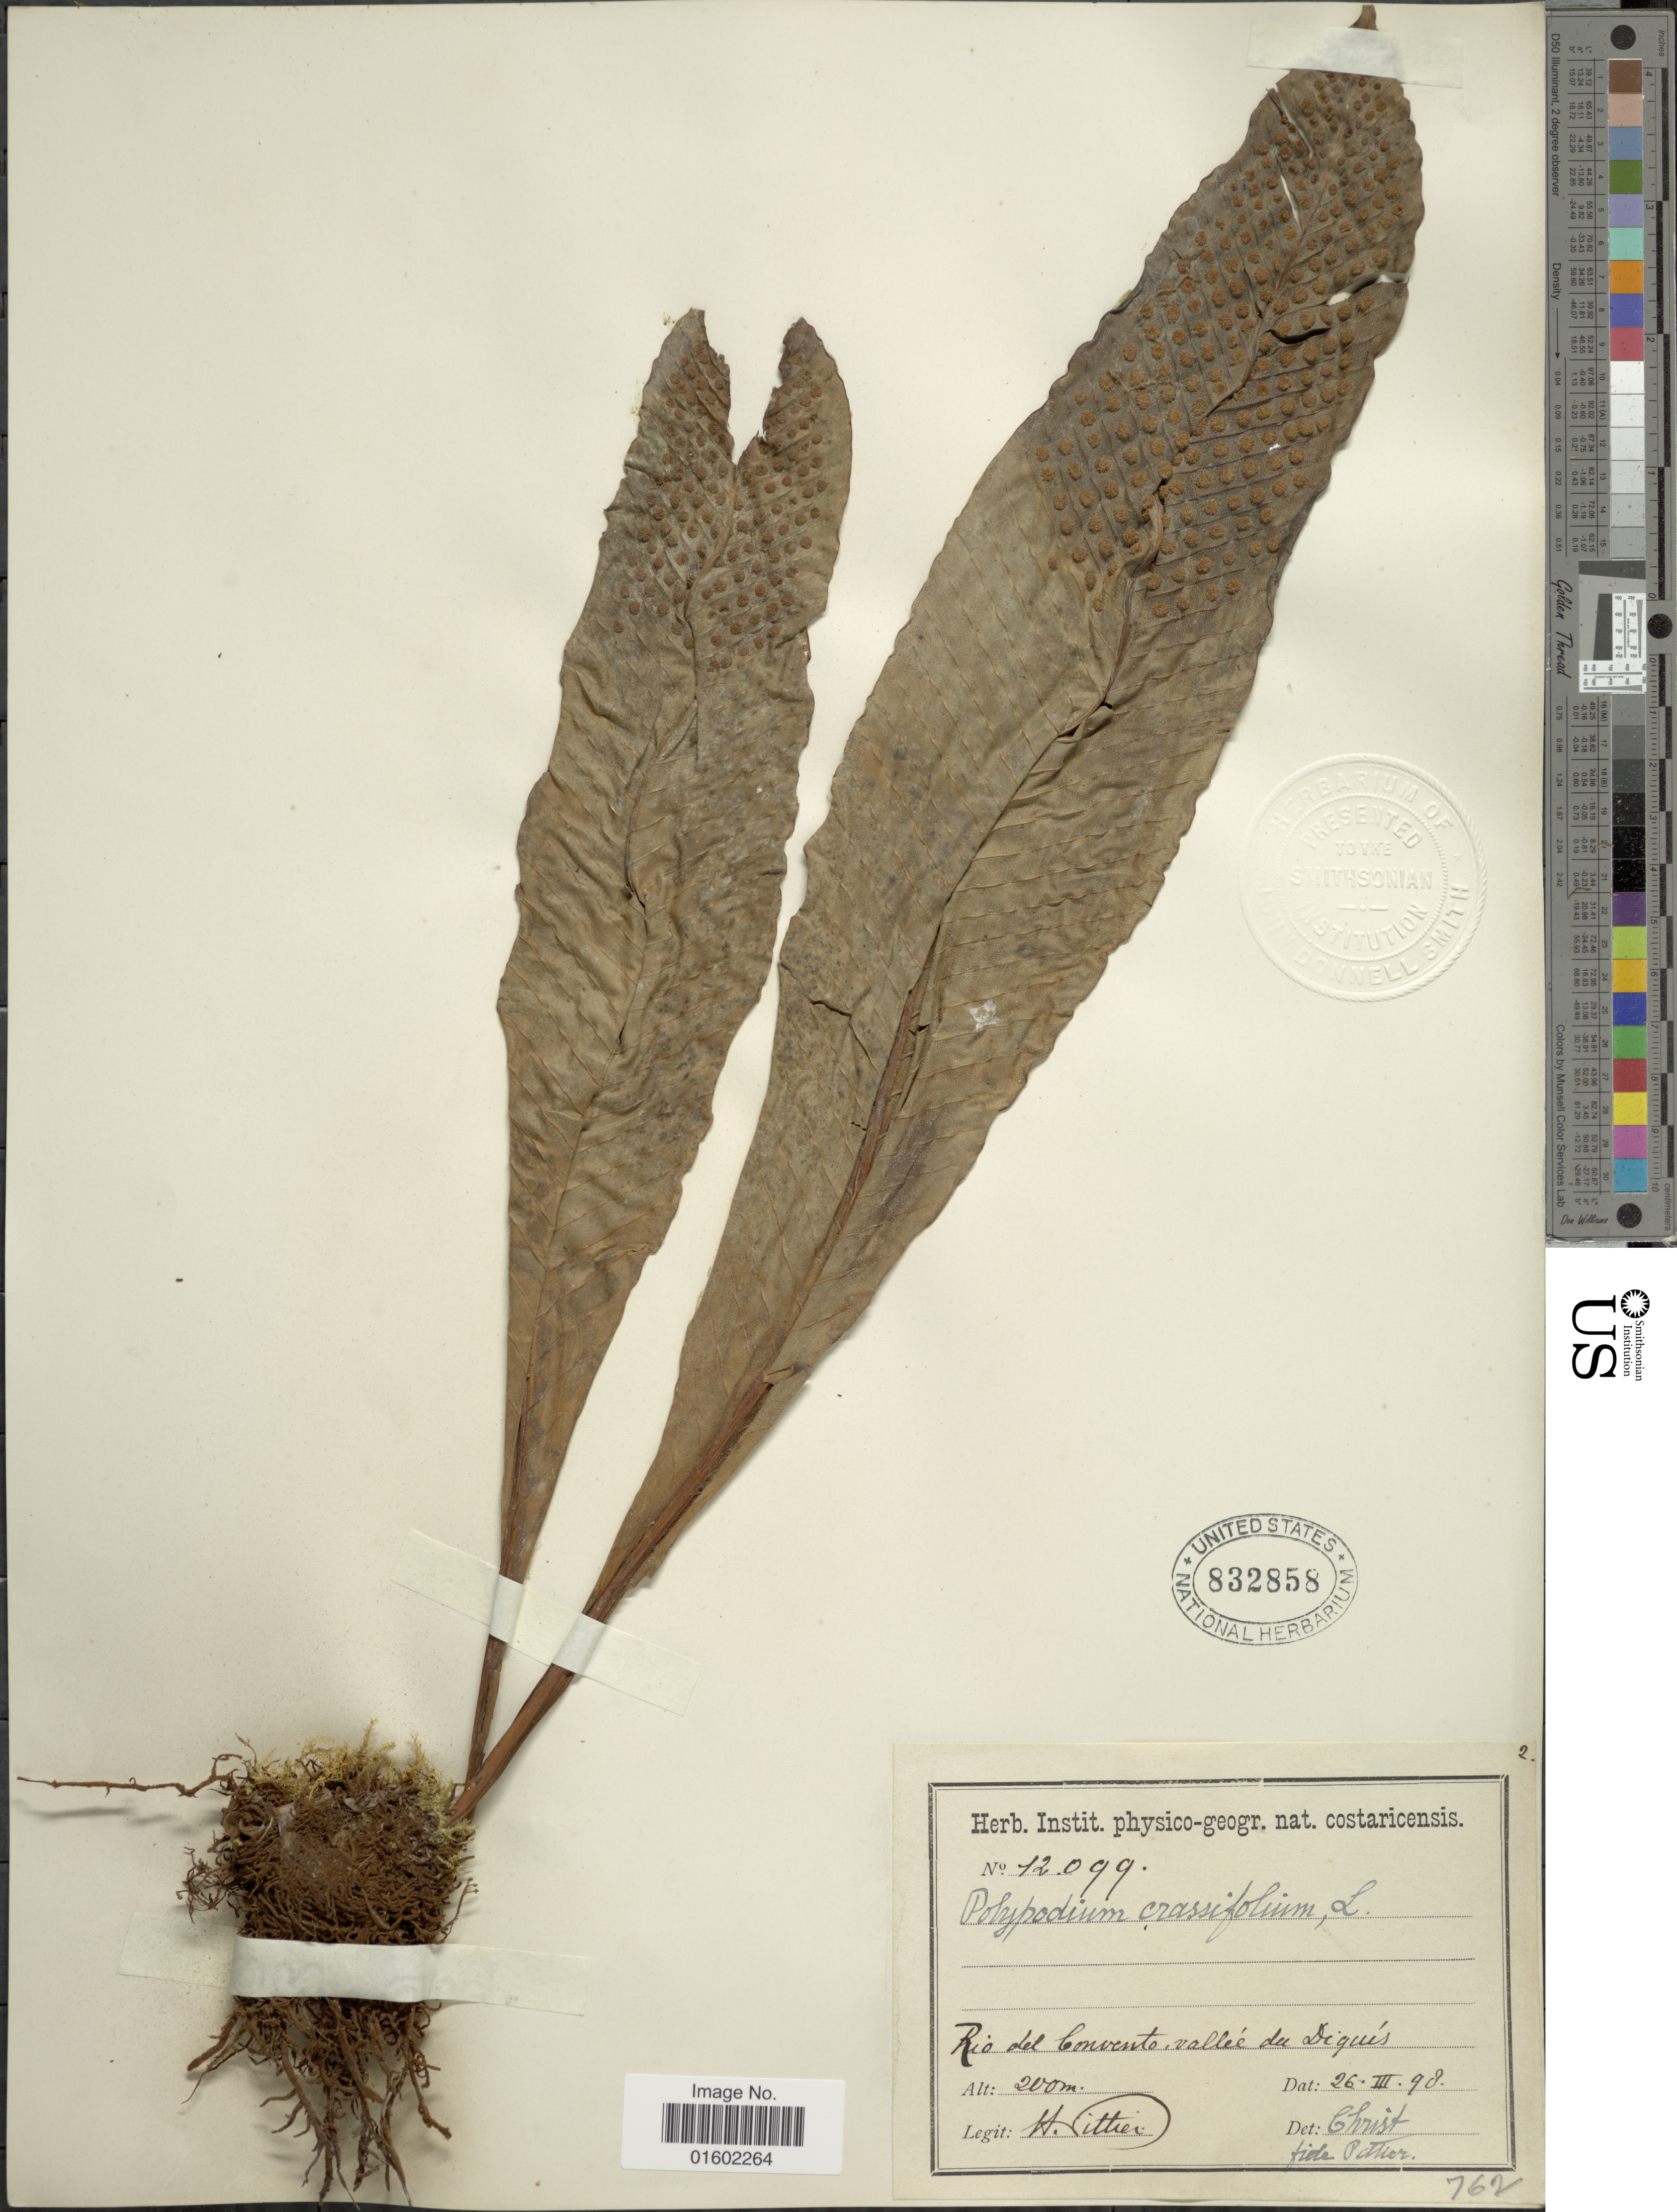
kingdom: Plantae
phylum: Tracheophyta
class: Polypodiopsida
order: Polypodiales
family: Polypodiaceae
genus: Niphidium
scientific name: Niphidium crassifolium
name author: (L.) Lellinger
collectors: H. F. Pittier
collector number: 12099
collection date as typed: Transcribed d/m/y: 26/3/98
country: Costa Rica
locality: Rio del Convento, vallee du Diquis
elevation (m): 200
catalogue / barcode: US 832585